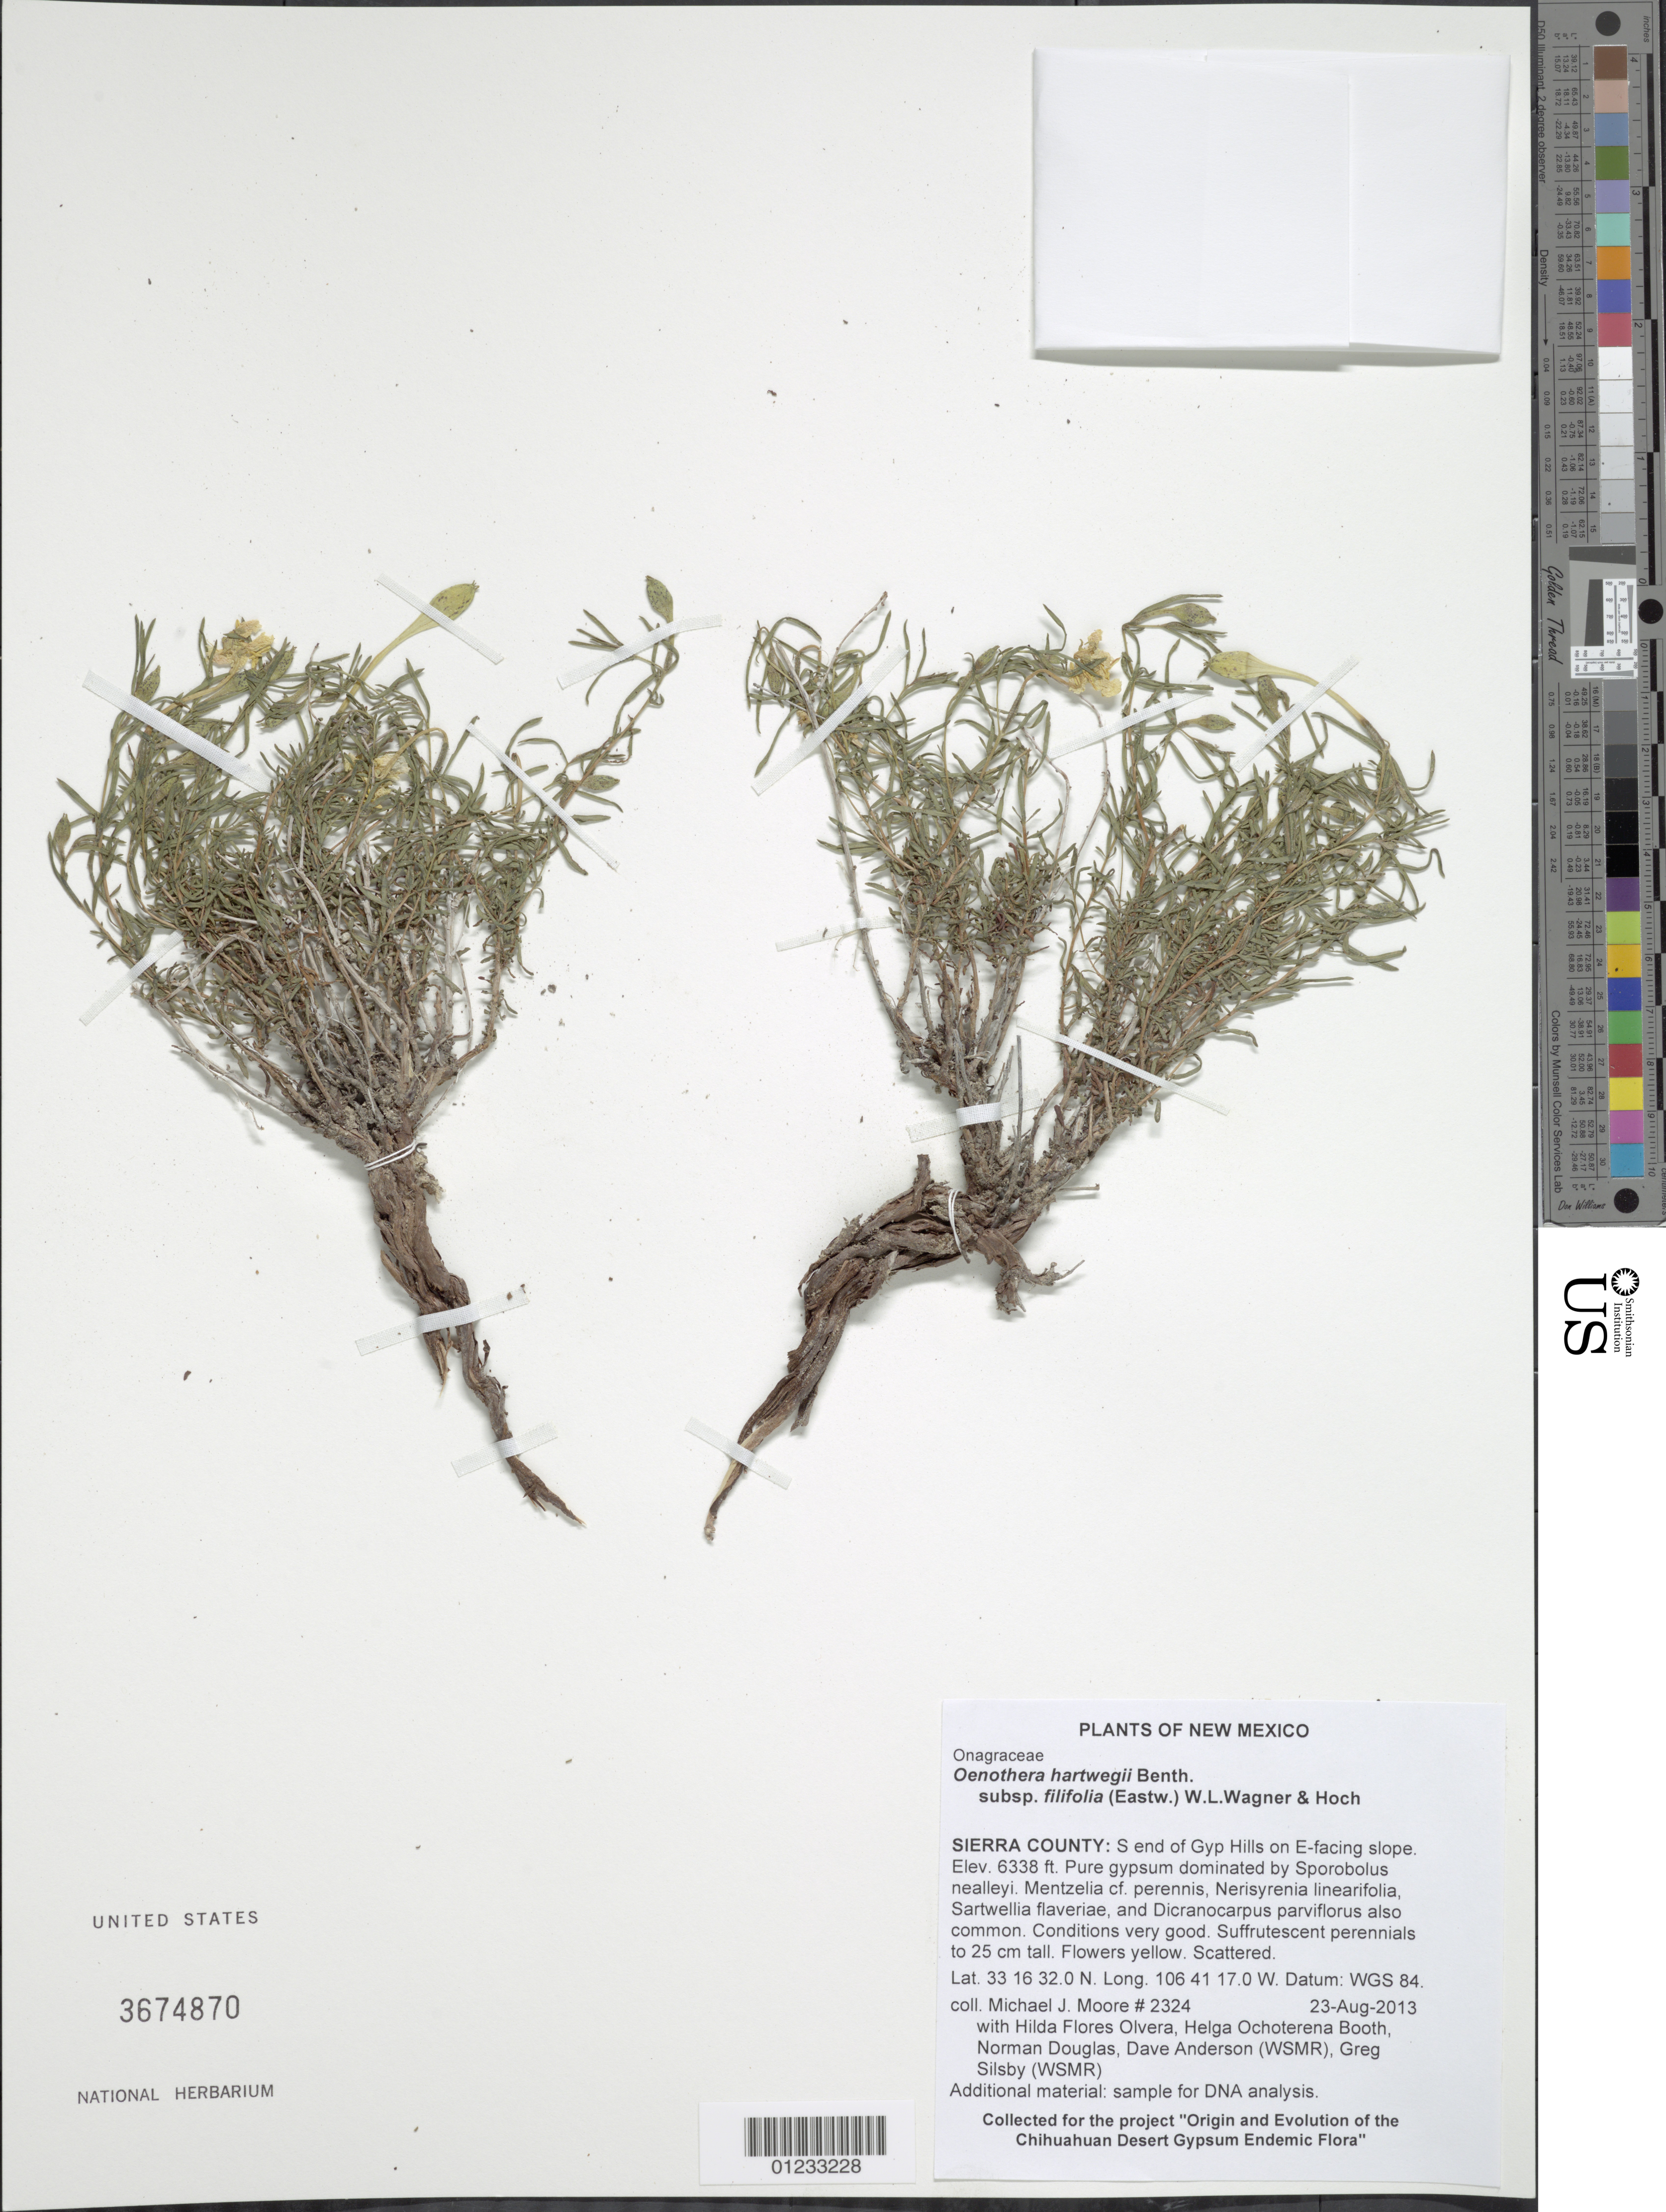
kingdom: Plantae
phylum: Tracheophyta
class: Magnoliopsida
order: Myrtales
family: Onagraceae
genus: Oenothera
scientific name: Oenothera hartwegii subsp. filifolia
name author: (Eastw.) W.L. Wagner & Hoch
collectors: M. J. Moore, H. Flores Olvera, H. Ochoterena-Booth, N. Douglas, D. Anderson & G. Silsby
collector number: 2324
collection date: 2009-08-22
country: United States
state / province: New Mexico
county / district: Sierra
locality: S end of Gyp Hills on E-facing slope.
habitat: Pure gypsum dominated by Sporobolus nealleyi. Mentzelia cf. perennis, Nerisyrenia linearifolia, Sartwellia flaveriae, and Dicranocarpus parviflorus also common. Conditions very good.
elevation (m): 1932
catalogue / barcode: US 3674870